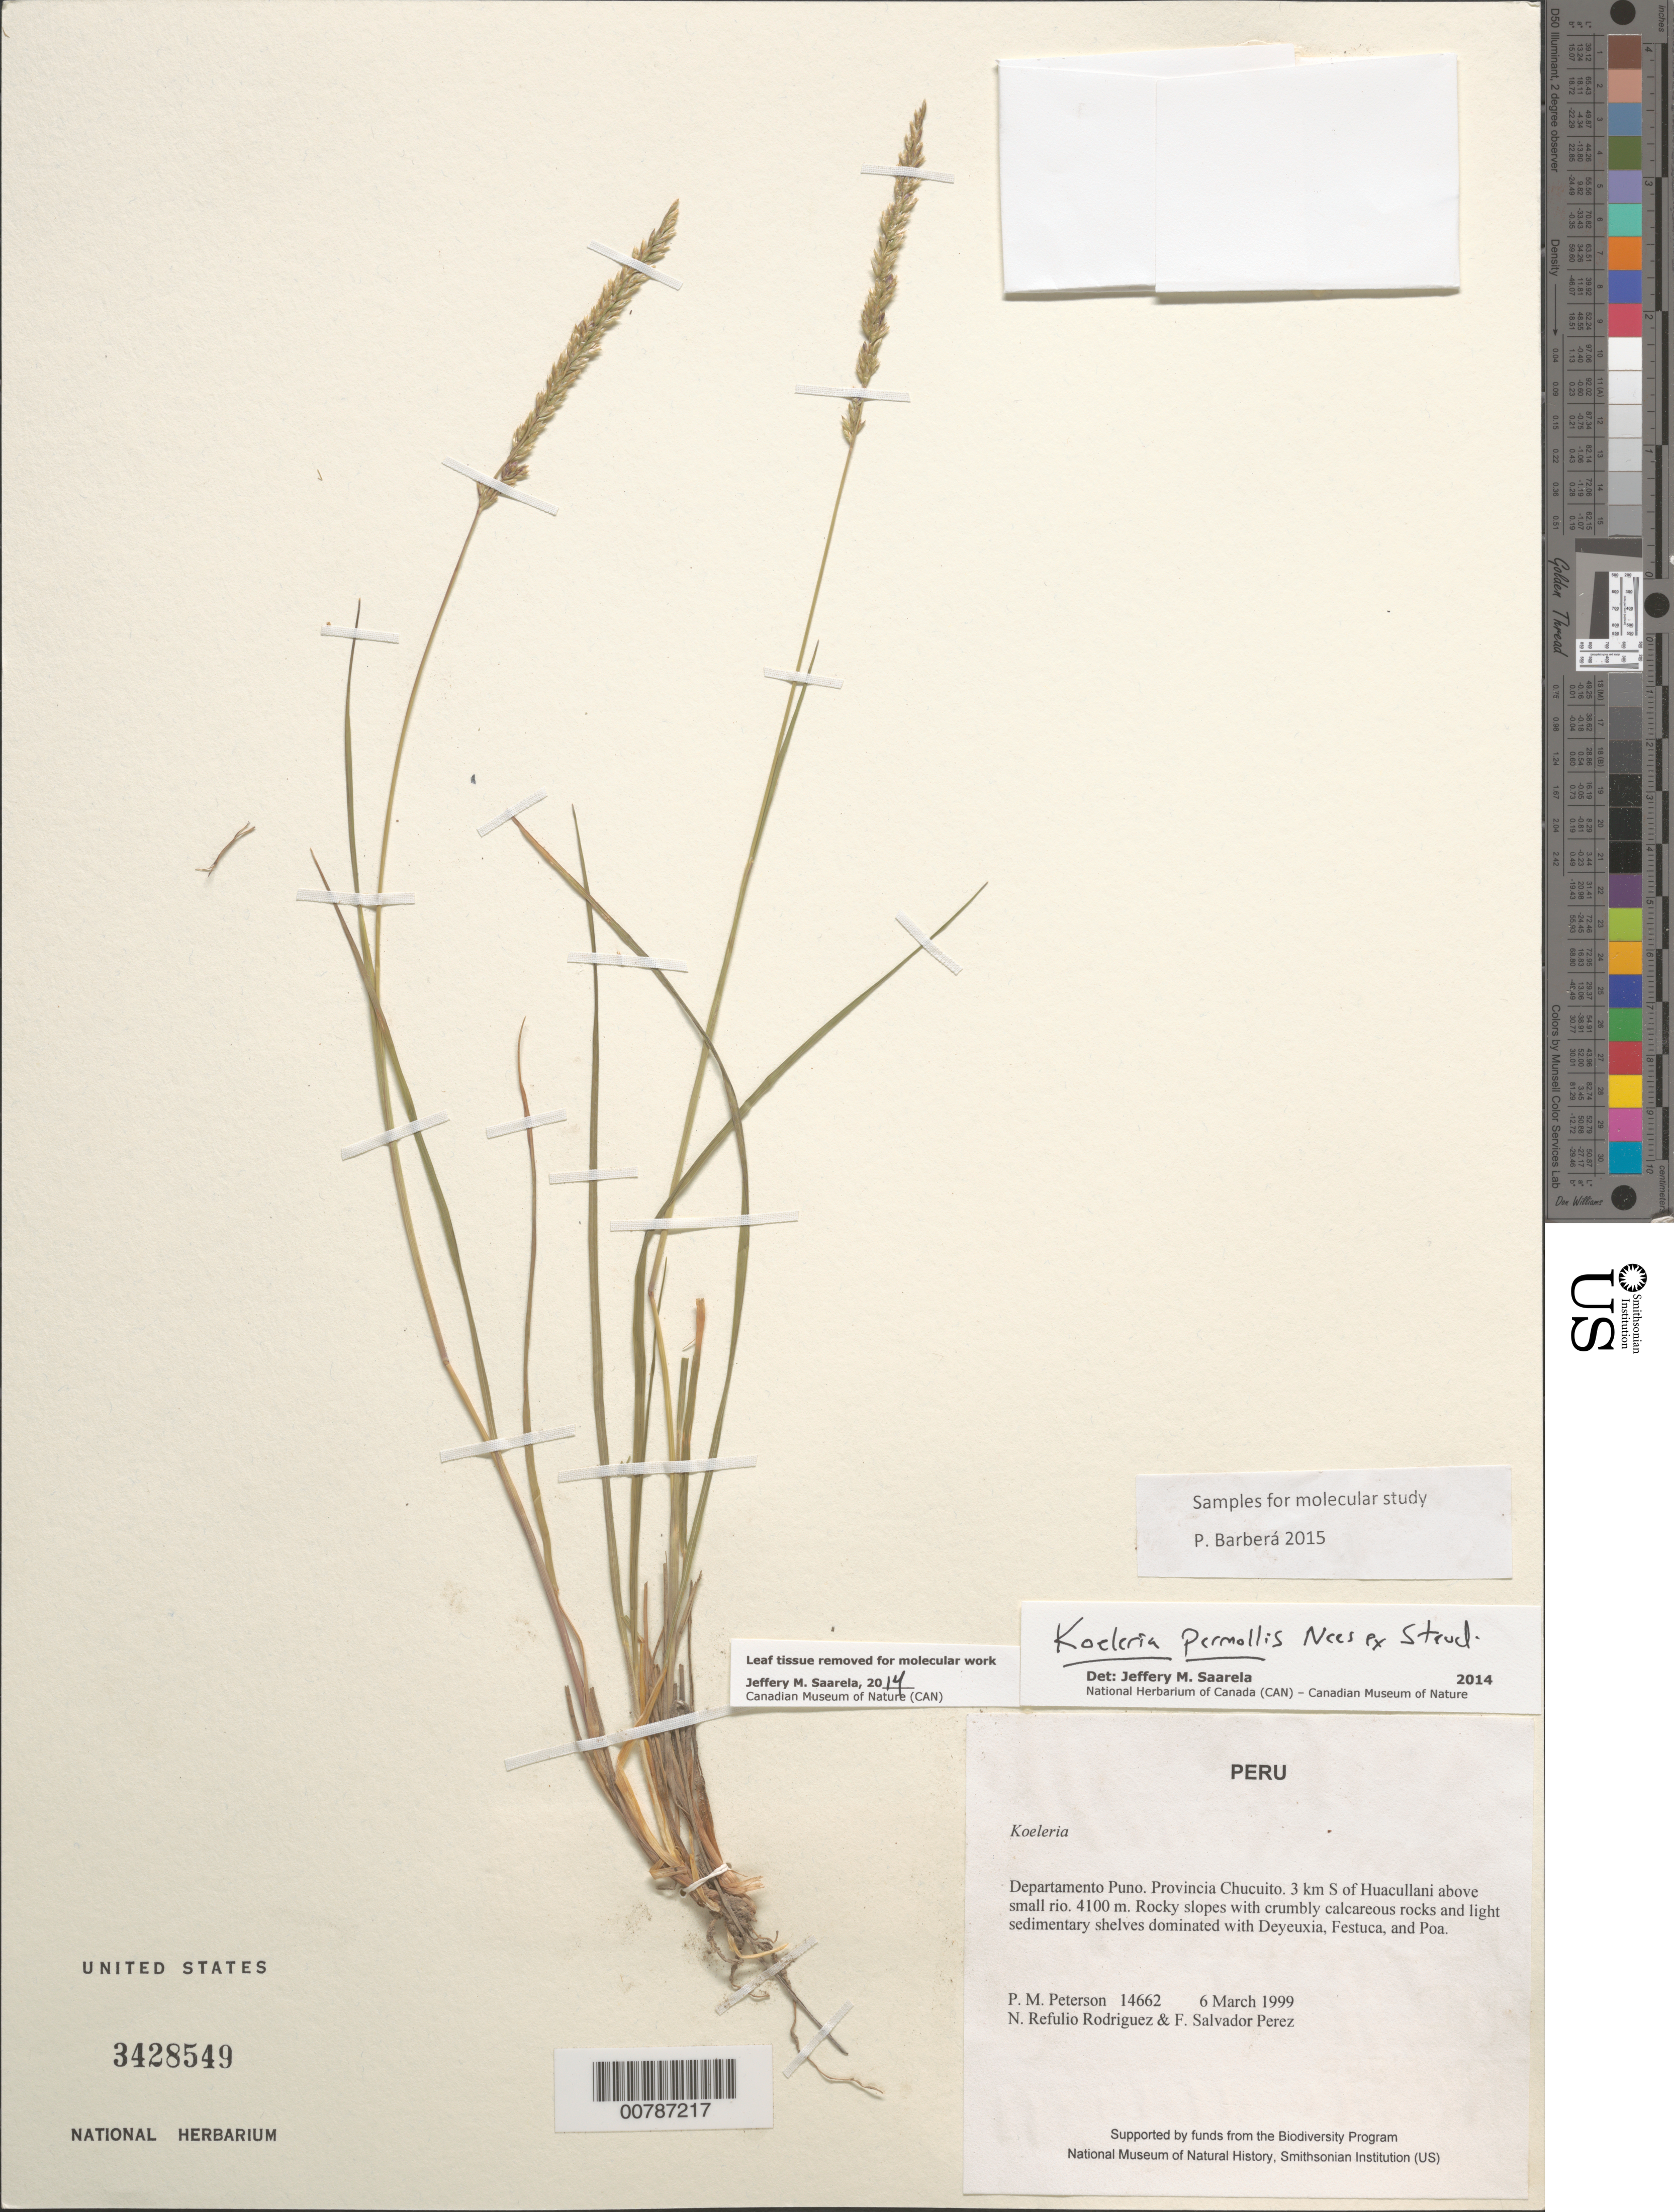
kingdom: Plantae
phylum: Tracheophyta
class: Liliopsida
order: Poales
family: Poaceae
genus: Koeleria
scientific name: Koeleria permollis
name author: Nees ex Steud.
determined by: Saarela, J. M., (CAN), Canadian Museum of Nature (CANADA)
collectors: P. M. Peterson, N. Refulio-Rodríguez & F. Salvador Perez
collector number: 14662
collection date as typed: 06 Mar 1999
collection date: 1999-03-06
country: Peru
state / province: Puno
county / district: Chucuito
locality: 3 km S of Huacullani above small rio.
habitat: Rocky slopes with crumbly calcareous rocks and light sedimentary shelves dominated with Deyeuxia, Festuca and Poa.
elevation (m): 4100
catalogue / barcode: US 3428549